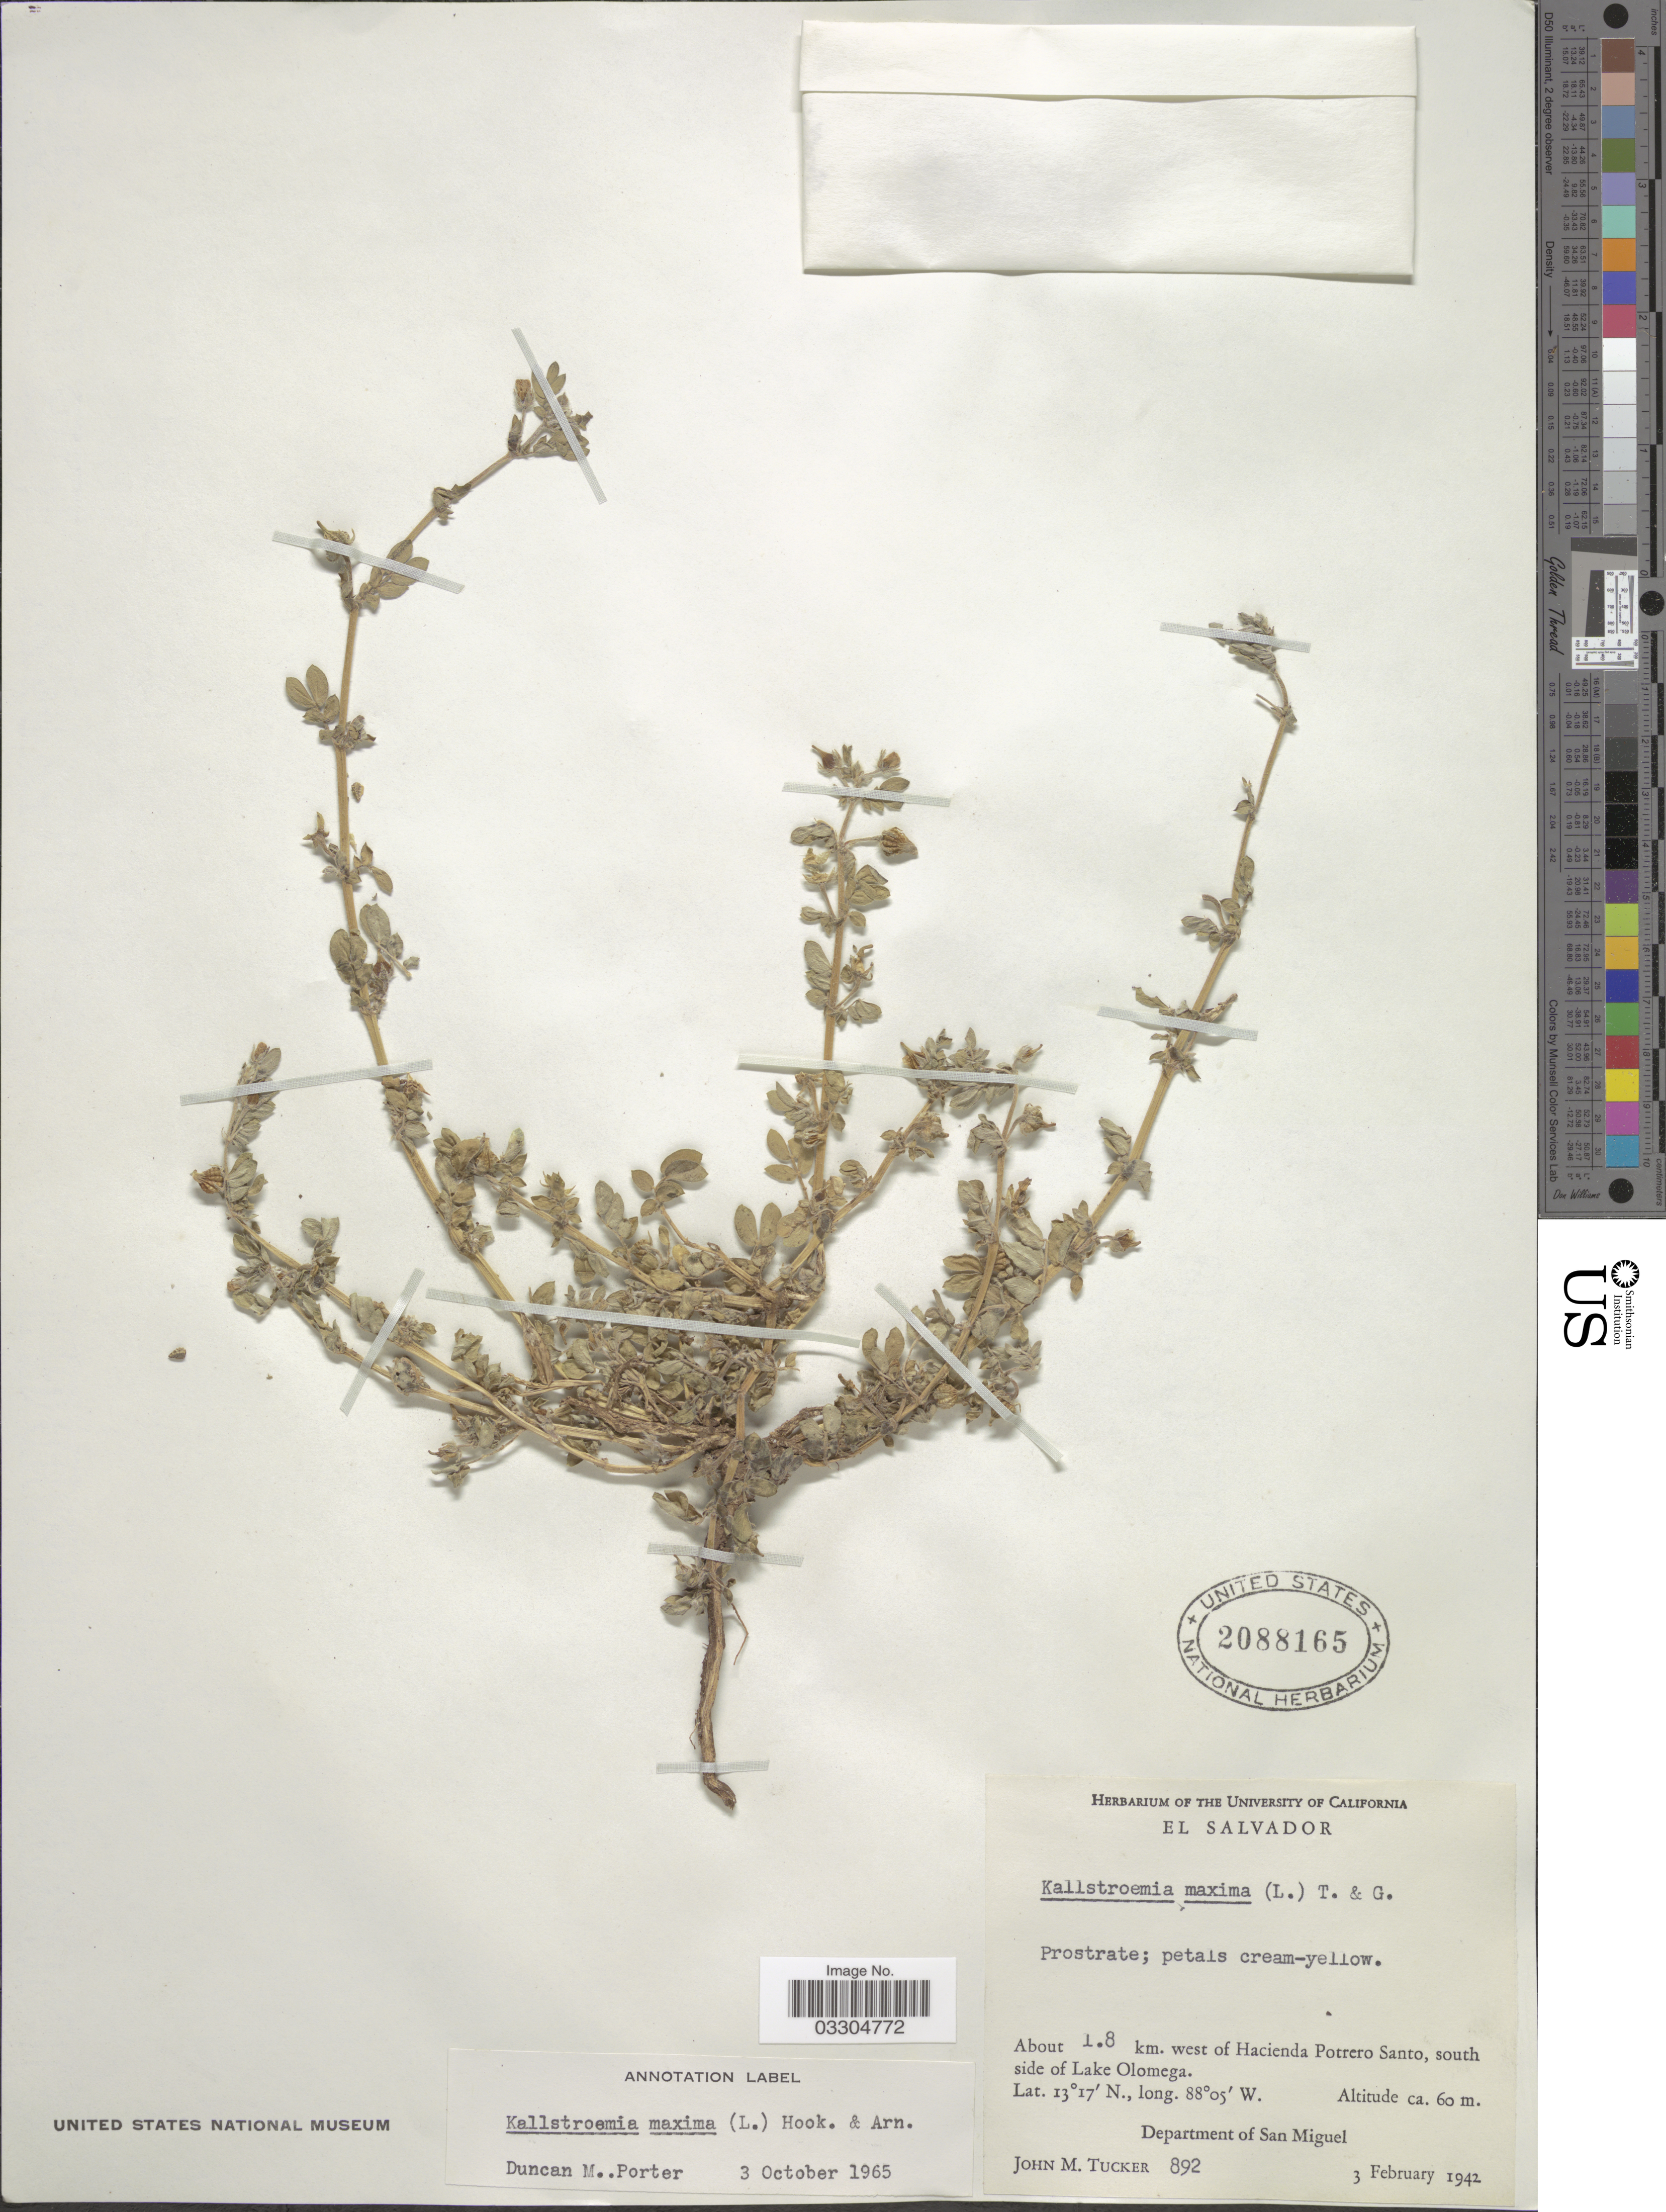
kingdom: Plantae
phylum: Tracheophyta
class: Magnoliopsida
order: Zygophyllales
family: Zygophyllaceae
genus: Kallstroemia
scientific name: Kallstroemia maxima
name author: (L.) Hook. & Arn.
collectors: J. M. Tucker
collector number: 892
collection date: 1942-02-03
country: El Salvador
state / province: San Miguel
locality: About 1.8 km. west of Hacienda Potrero Santo, south side of Lake Olomega. Department of San Miguel.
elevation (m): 60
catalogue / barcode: US 2088165